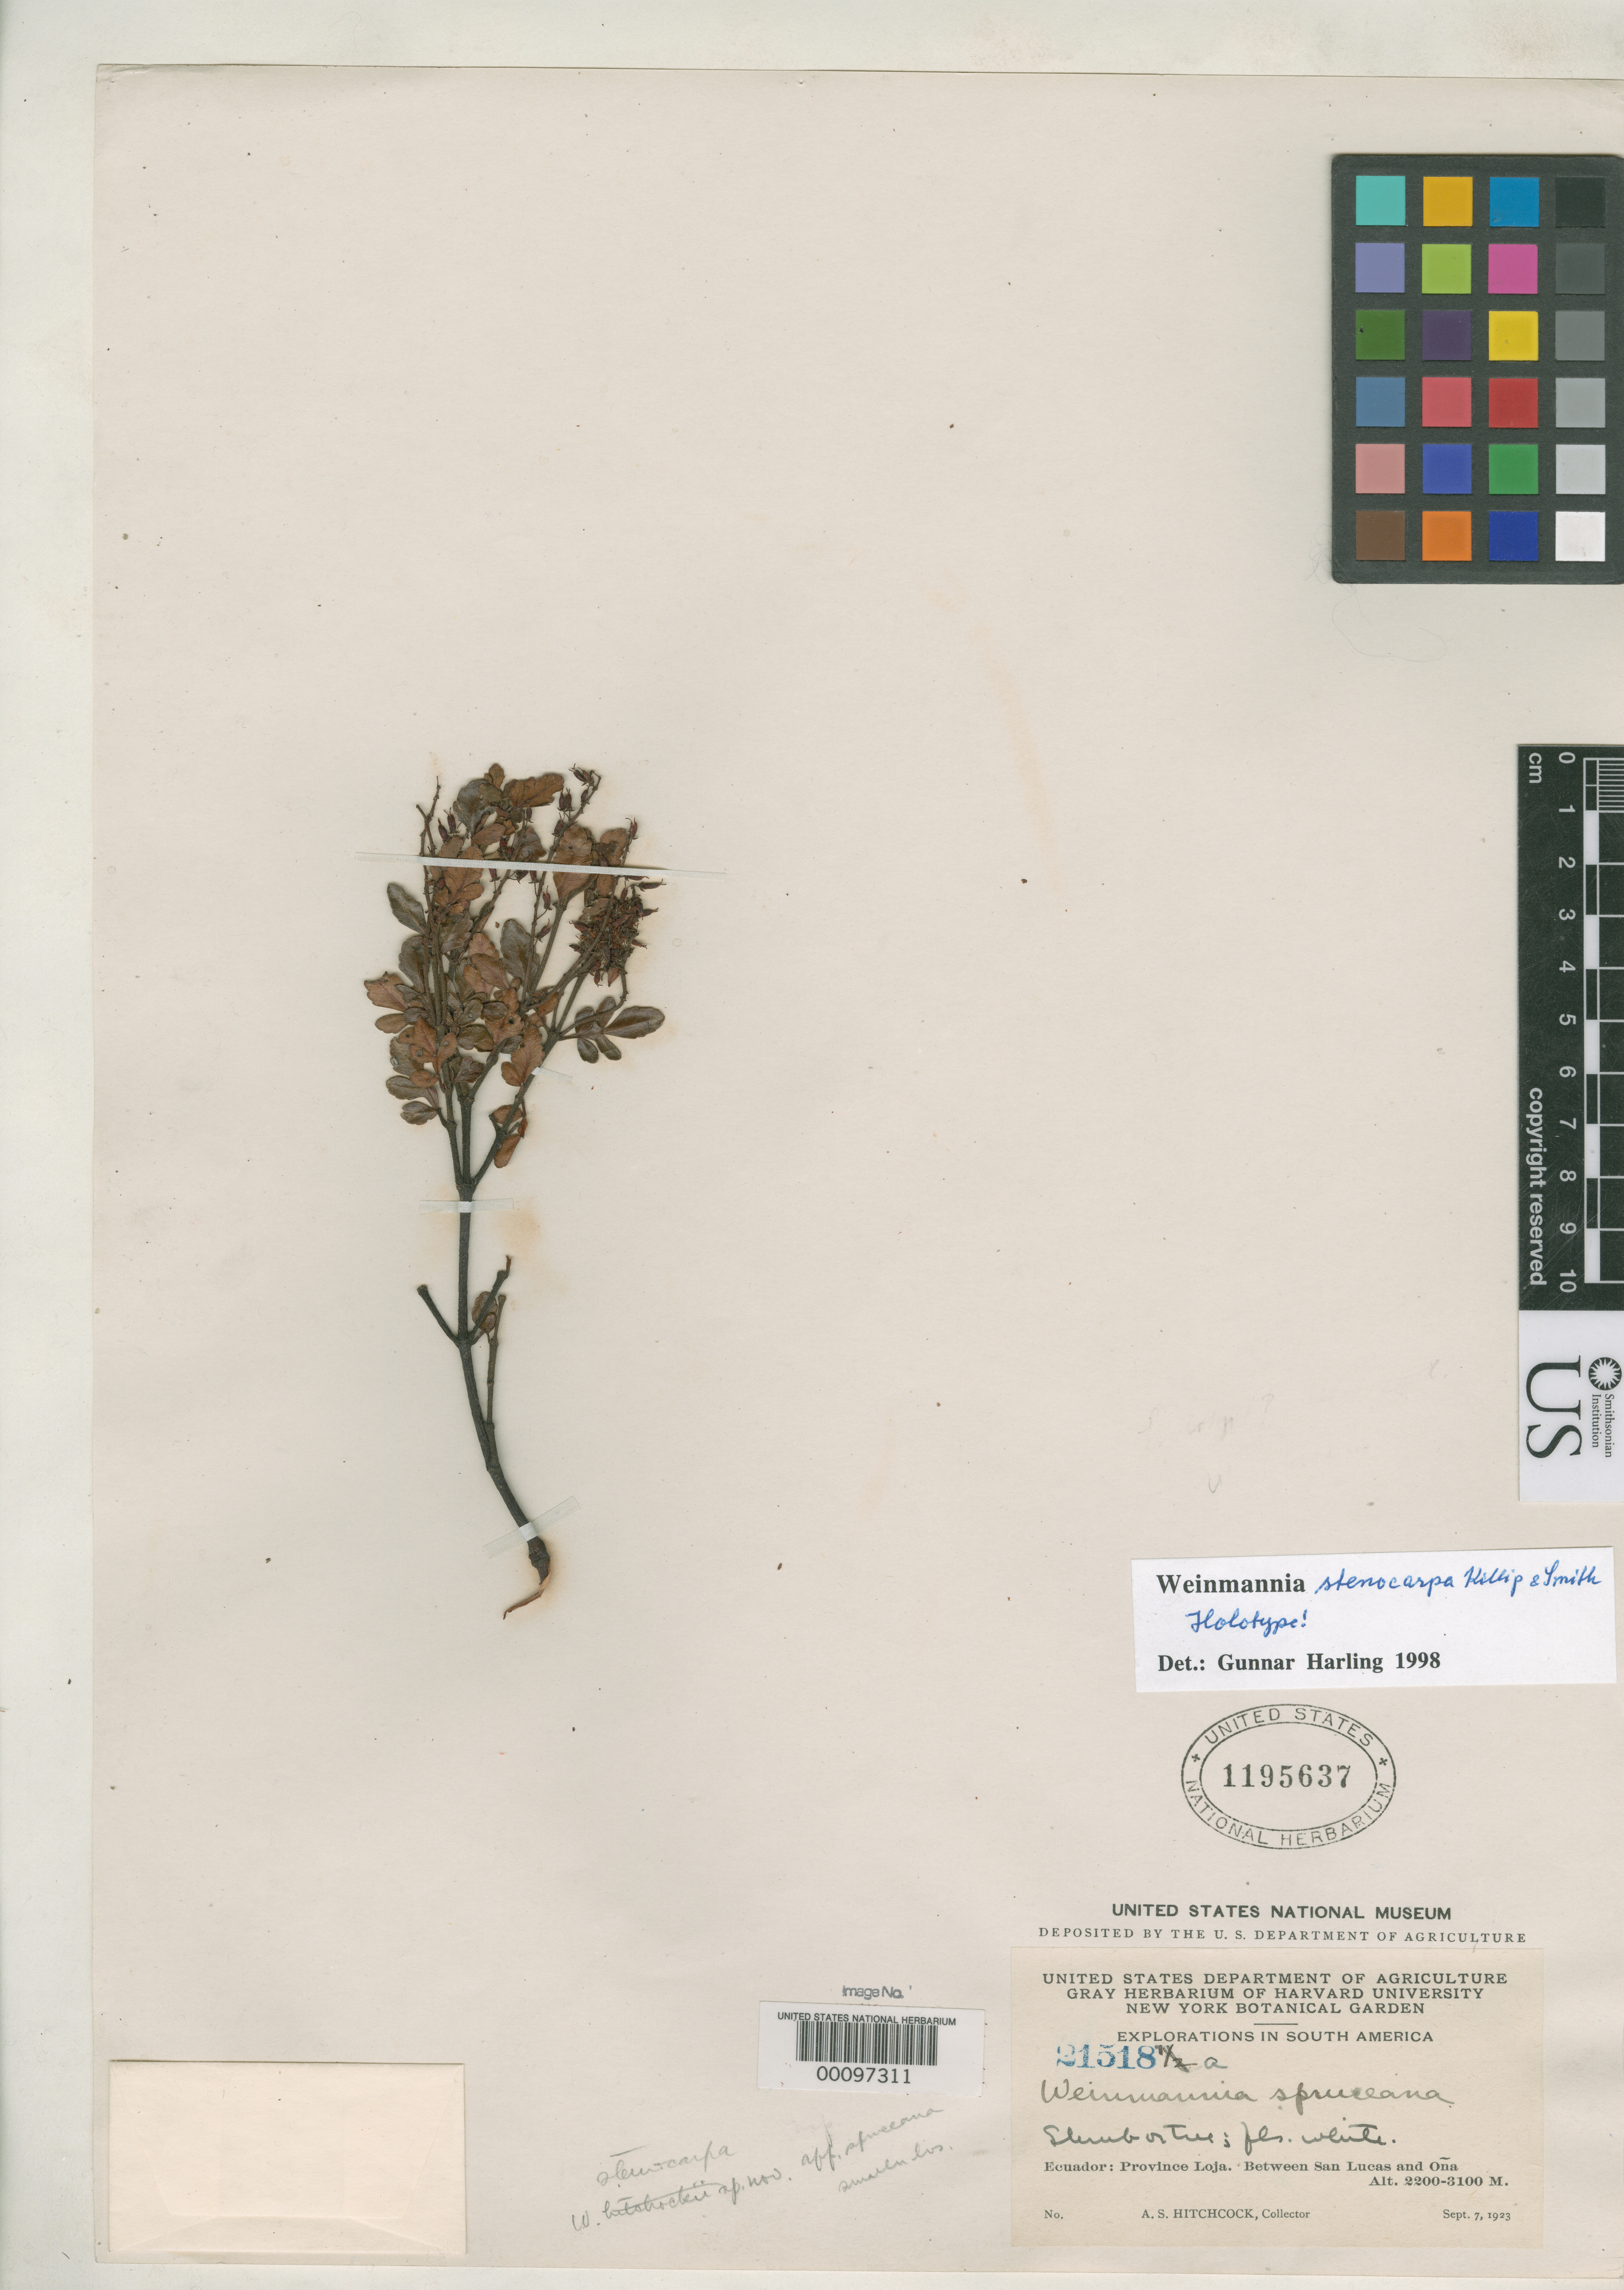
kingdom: Plantae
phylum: Tracheophyta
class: Magnoliopsida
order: Oxalidales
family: Cunoniaceae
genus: Weinmannia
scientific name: Weinmannia stenocarpa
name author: Killip & A.C. Sm.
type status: Holotype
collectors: A. S. Hitchcock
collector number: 21518 a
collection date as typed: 07 Sep 1923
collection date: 1923-09-07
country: Ecuador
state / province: Loja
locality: Between San Lucas and Ona.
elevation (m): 2200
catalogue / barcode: US 1195637